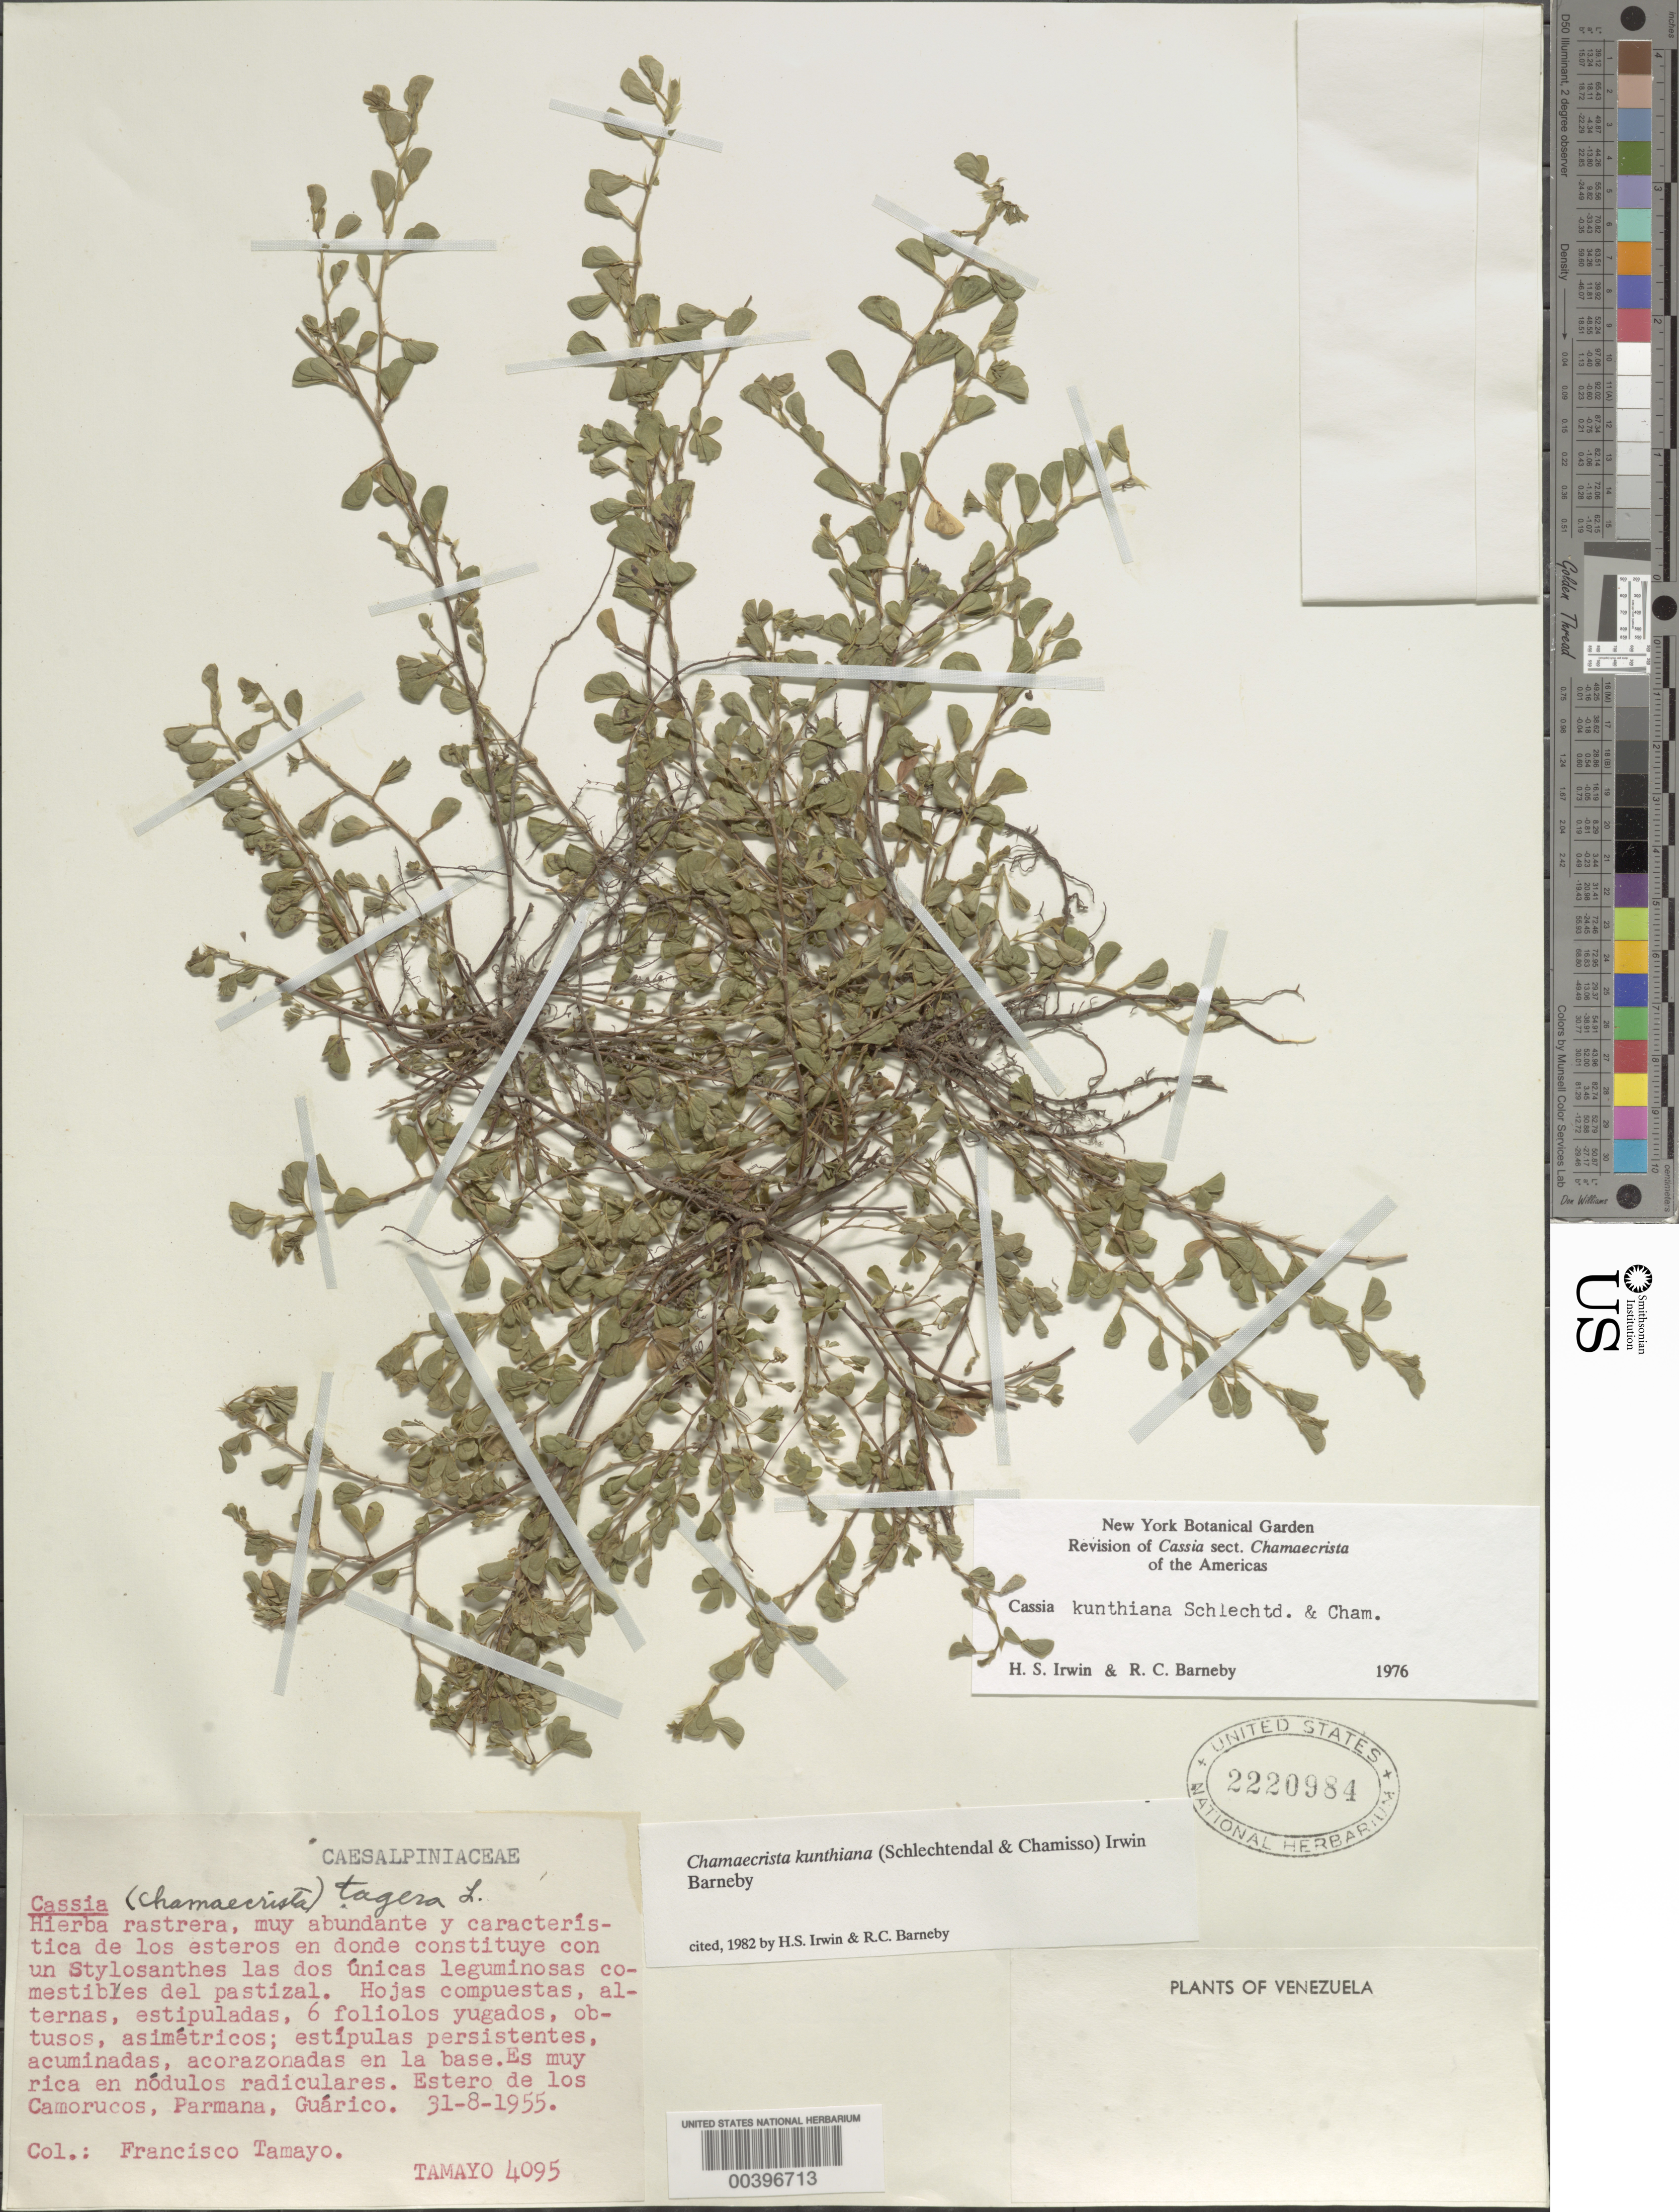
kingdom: Plantae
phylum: Tracheophyta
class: Magnoliopsida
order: Fabales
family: Fabaceae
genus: Chamaecrista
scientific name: Chamaecrista kunthiana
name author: (Schltdl. & Cham.) H.S. Irwin & Barneby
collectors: F. Tamayo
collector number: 4095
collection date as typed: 31 Aug 1955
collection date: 1955-08-31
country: Venezuela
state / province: Guárico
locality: Estero de los camorucos, paramana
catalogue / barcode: US 2220984